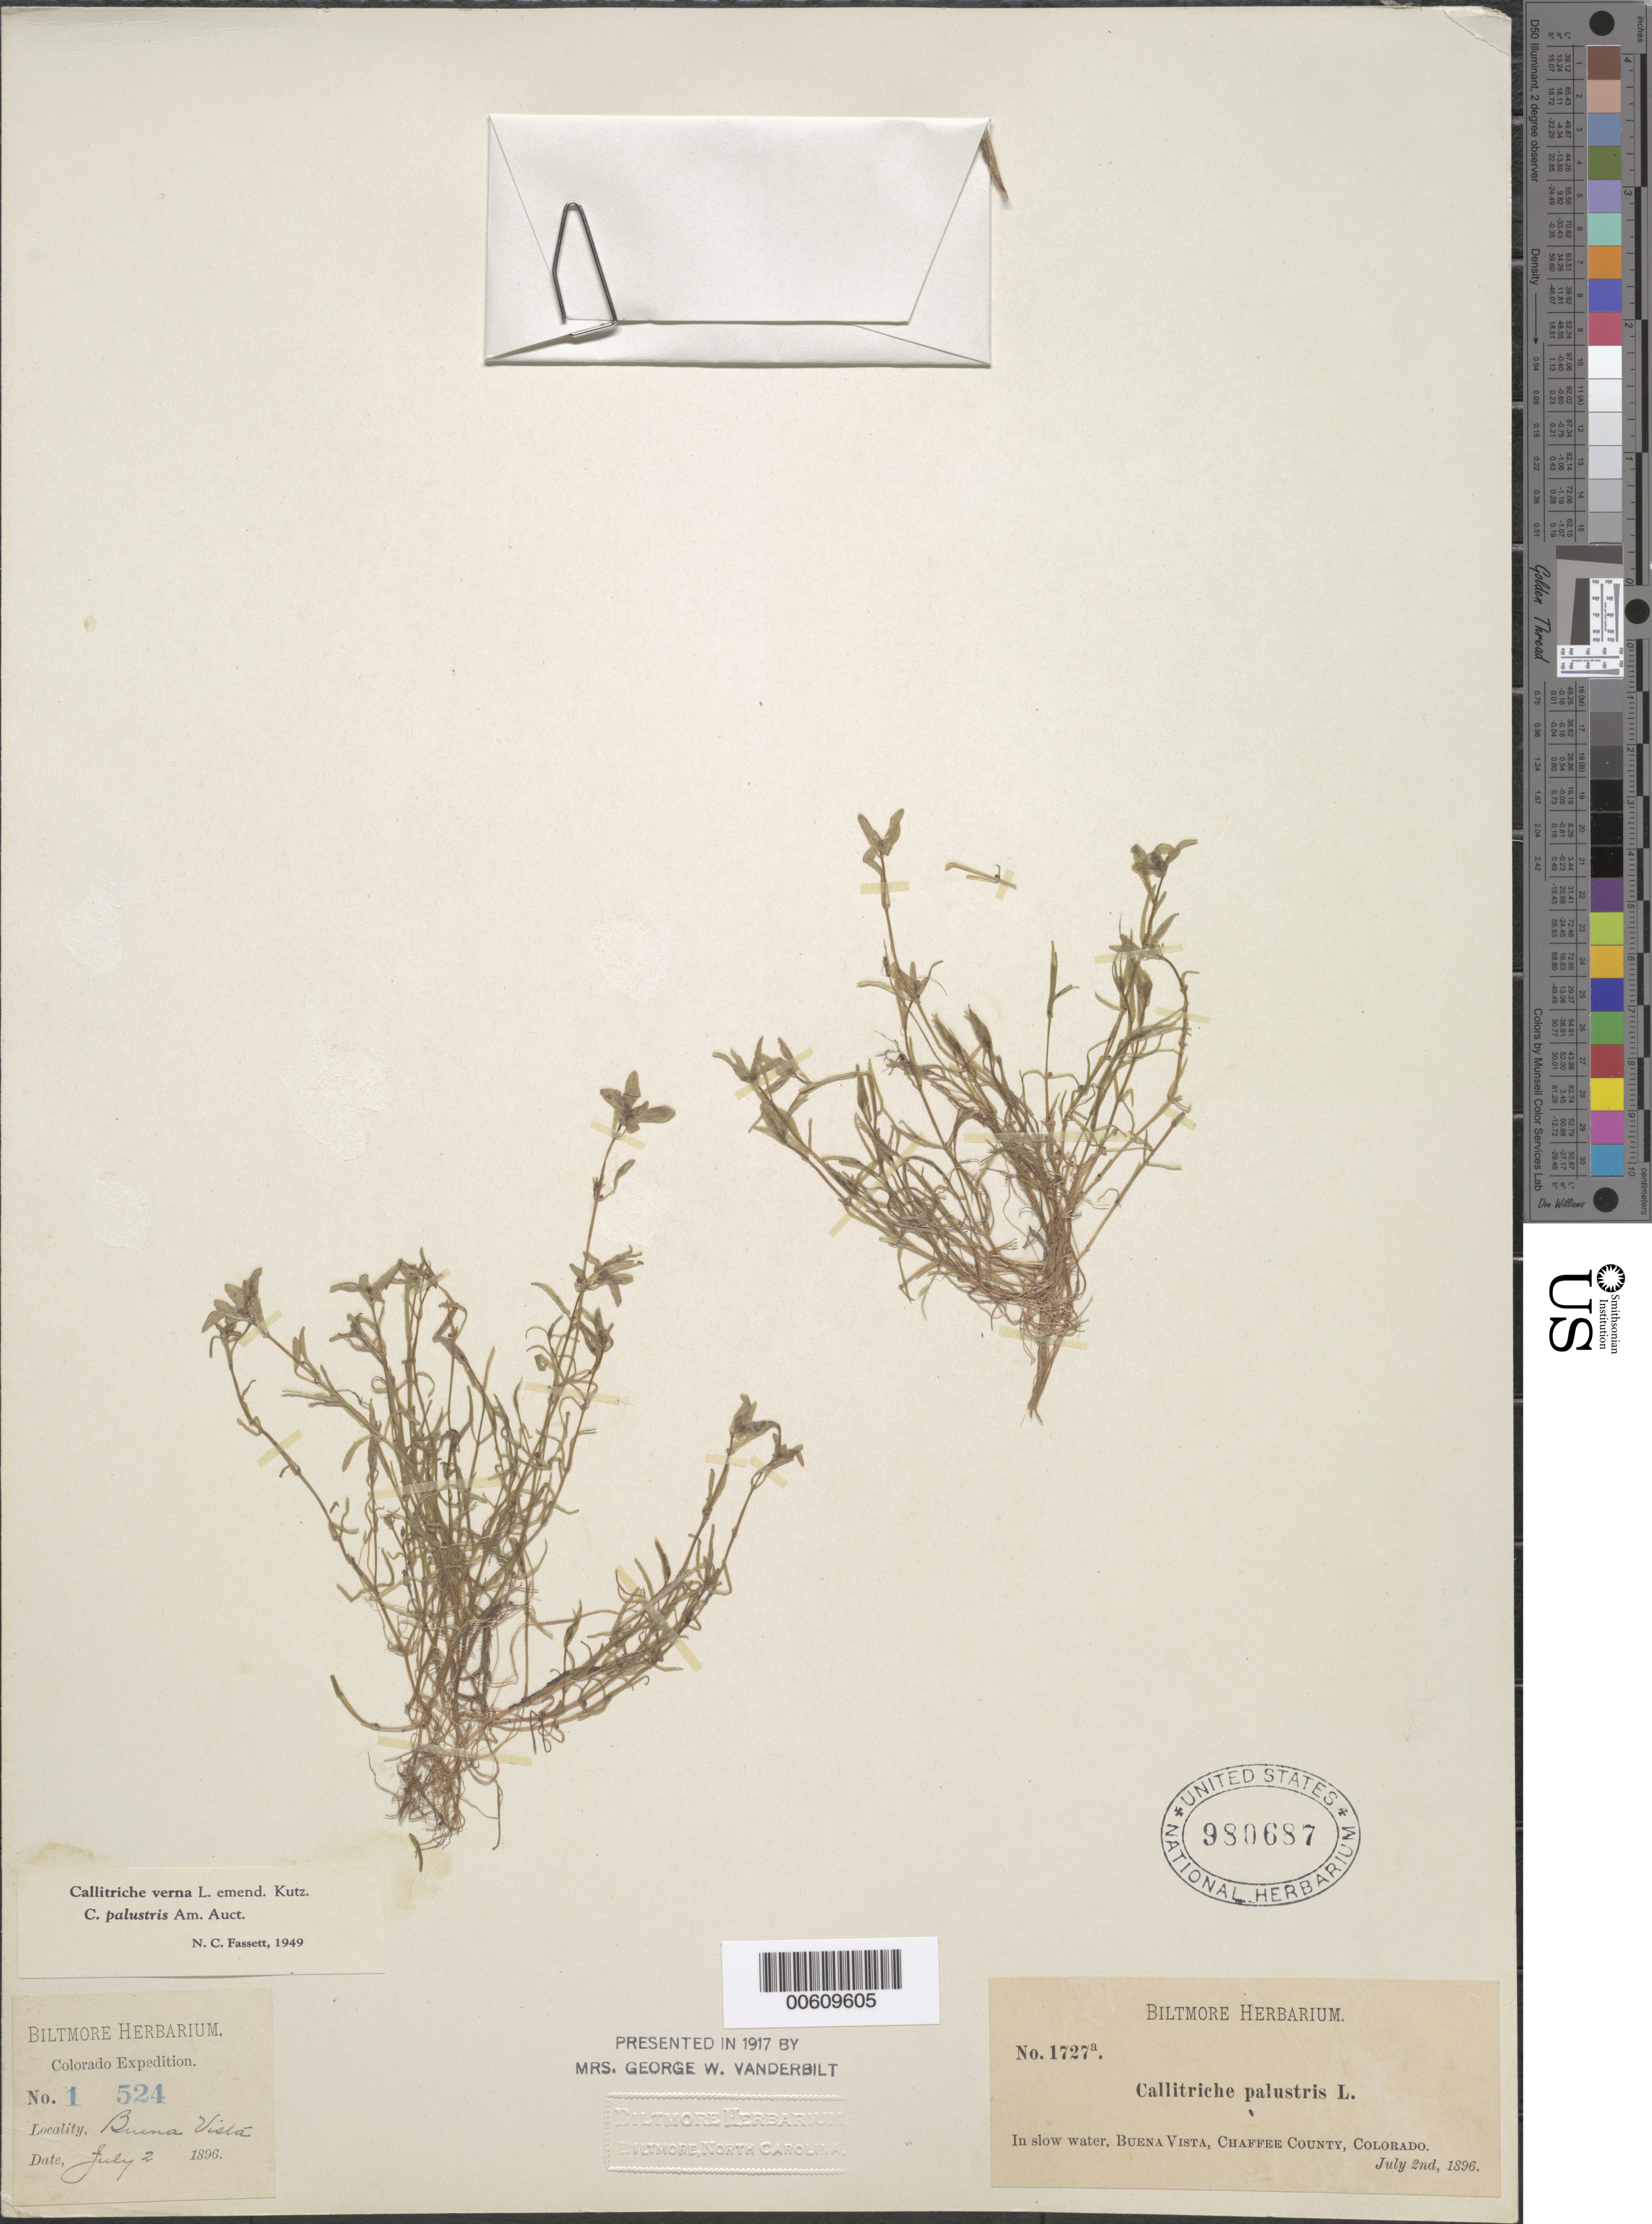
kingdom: Plantae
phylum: Tracheophyta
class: Magnoliopsida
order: Lamiales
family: Plantaginaceae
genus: Callitriche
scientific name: Callitriche verna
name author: L.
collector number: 1727a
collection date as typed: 02 Jul 1896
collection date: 1896-07-02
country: United States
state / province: Colorado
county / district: Chaffee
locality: Buena Vista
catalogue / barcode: US 980687